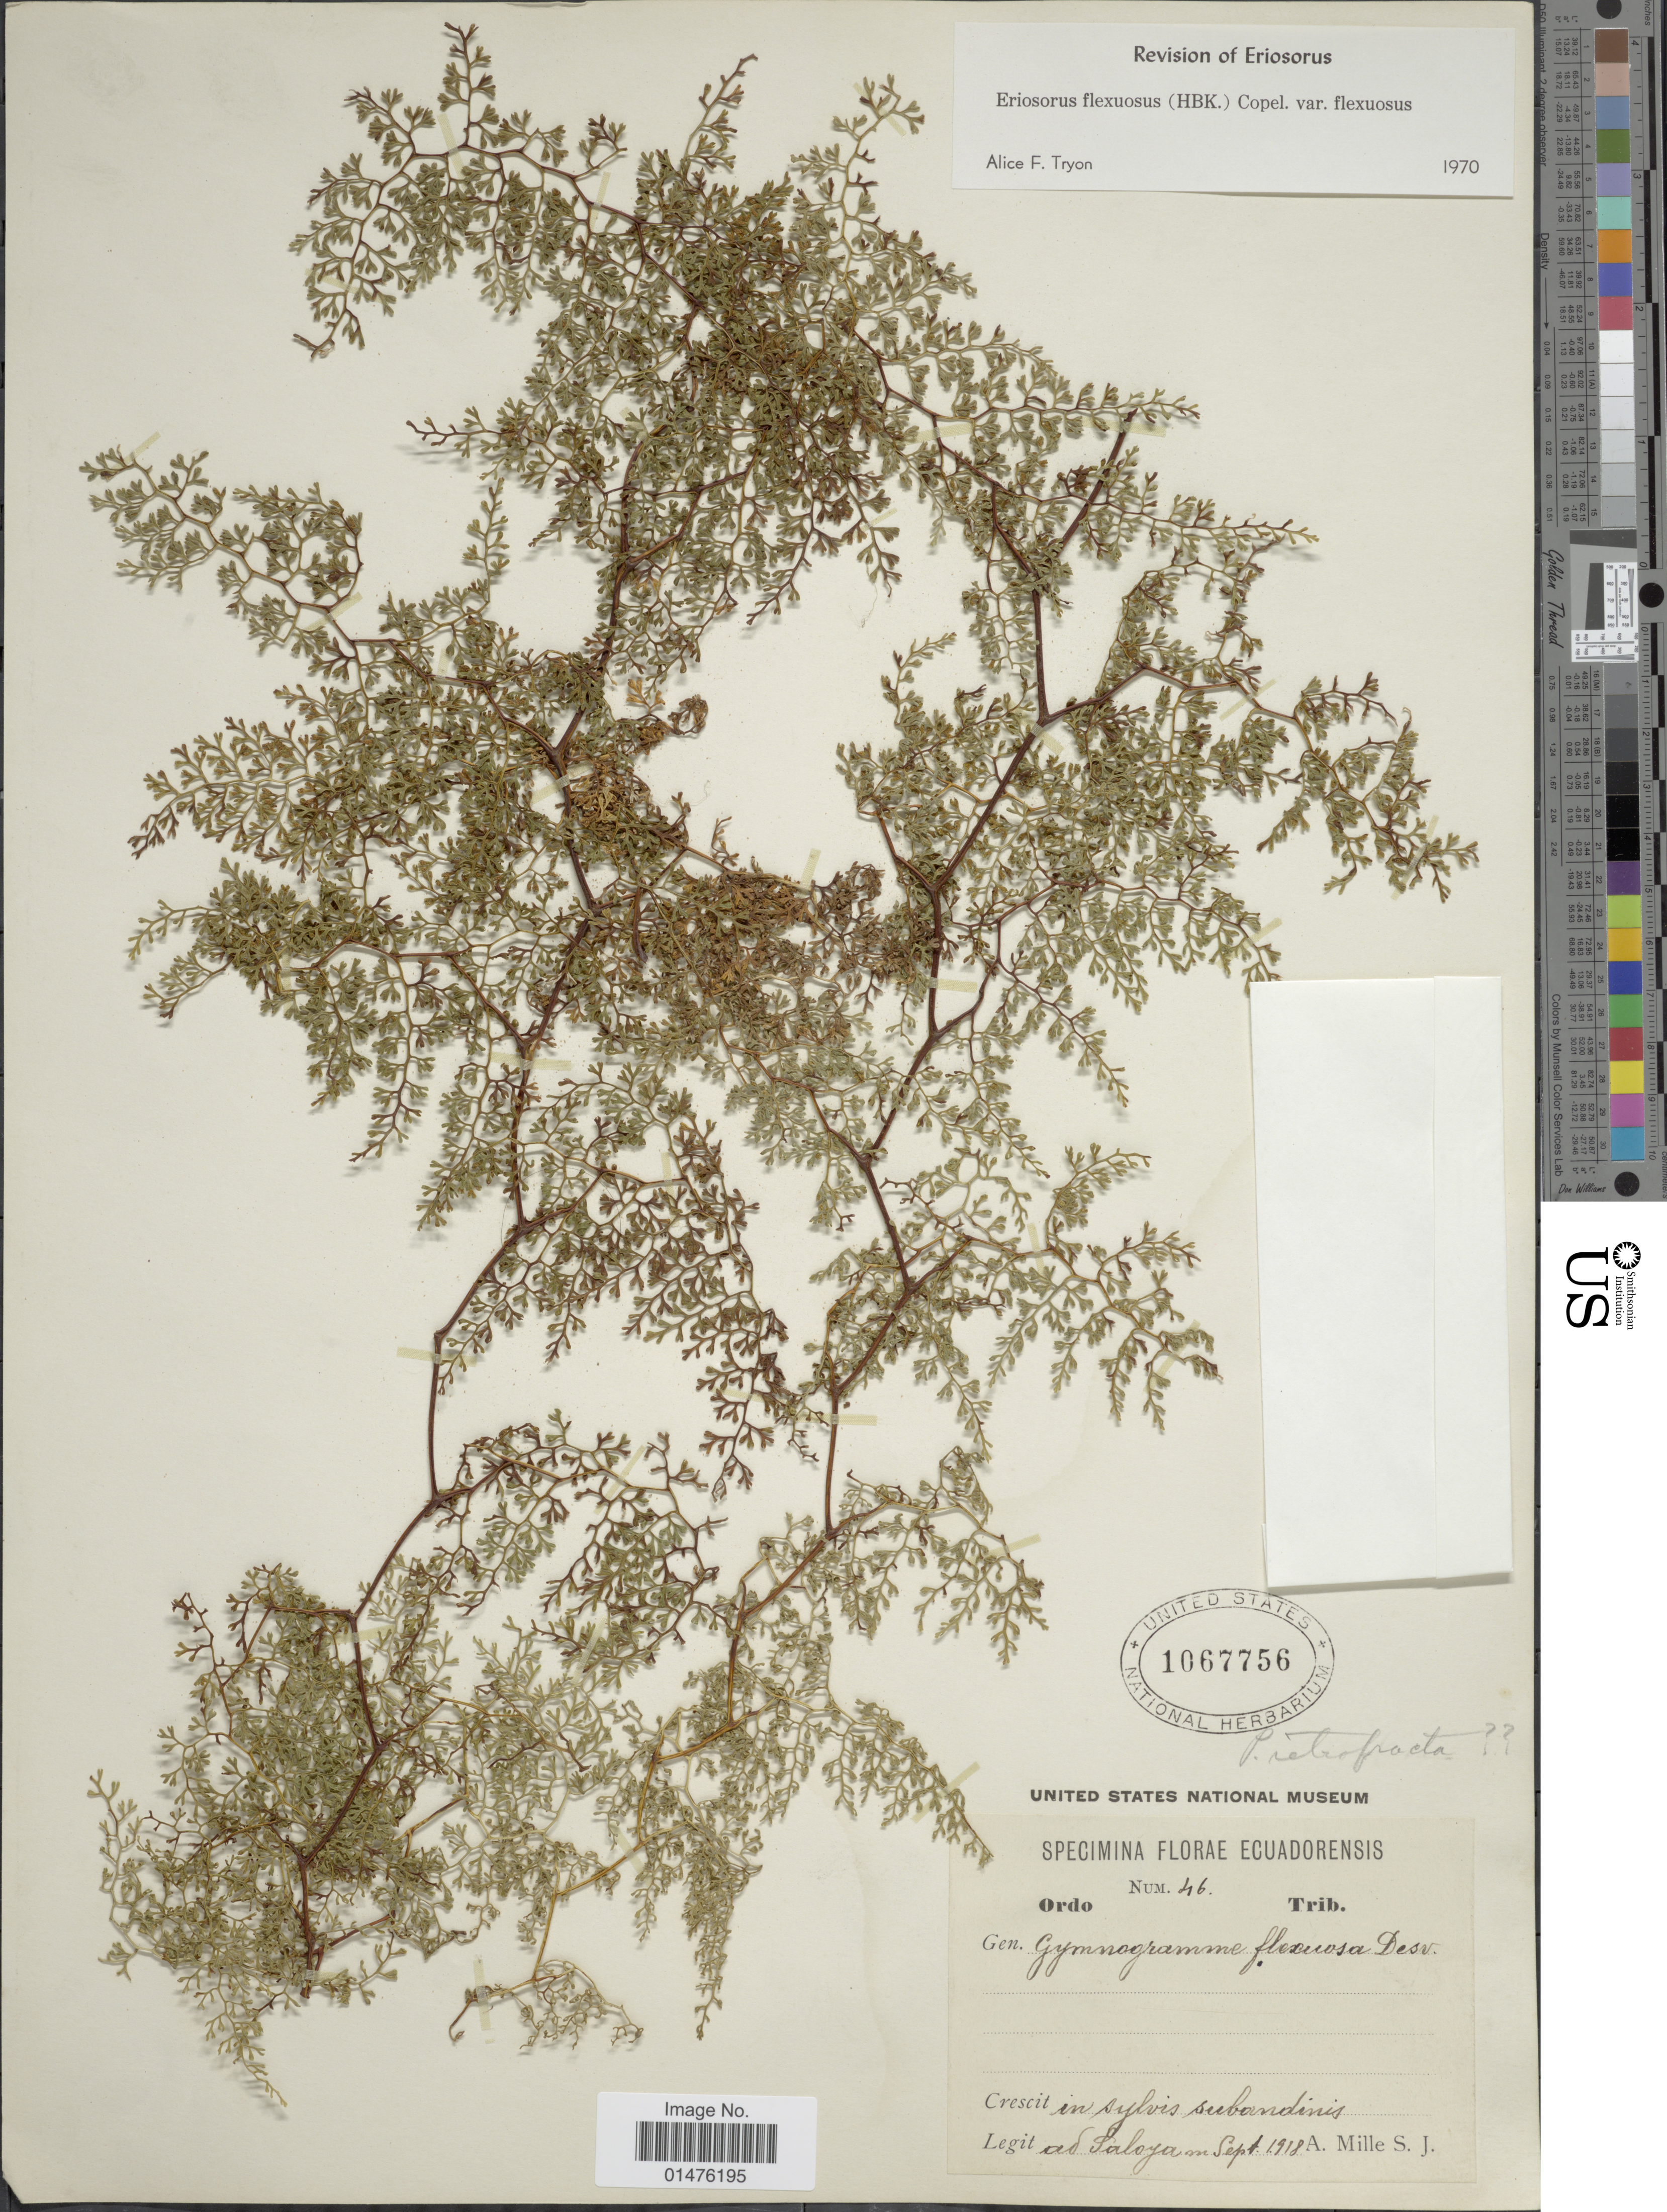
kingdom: Plantae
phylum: Tracheophyta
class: Polypodiopsida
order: Polypodiales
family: Pteridaceae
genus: Jamesonia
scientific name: Jamesonia flexuosa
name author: (Humb. & Bonpl.) Christenh.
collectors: A. Mille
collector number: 46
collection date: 1918-09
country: Ecuador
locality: In sylvis subandinis ad Paloya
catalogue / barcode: US 1067756